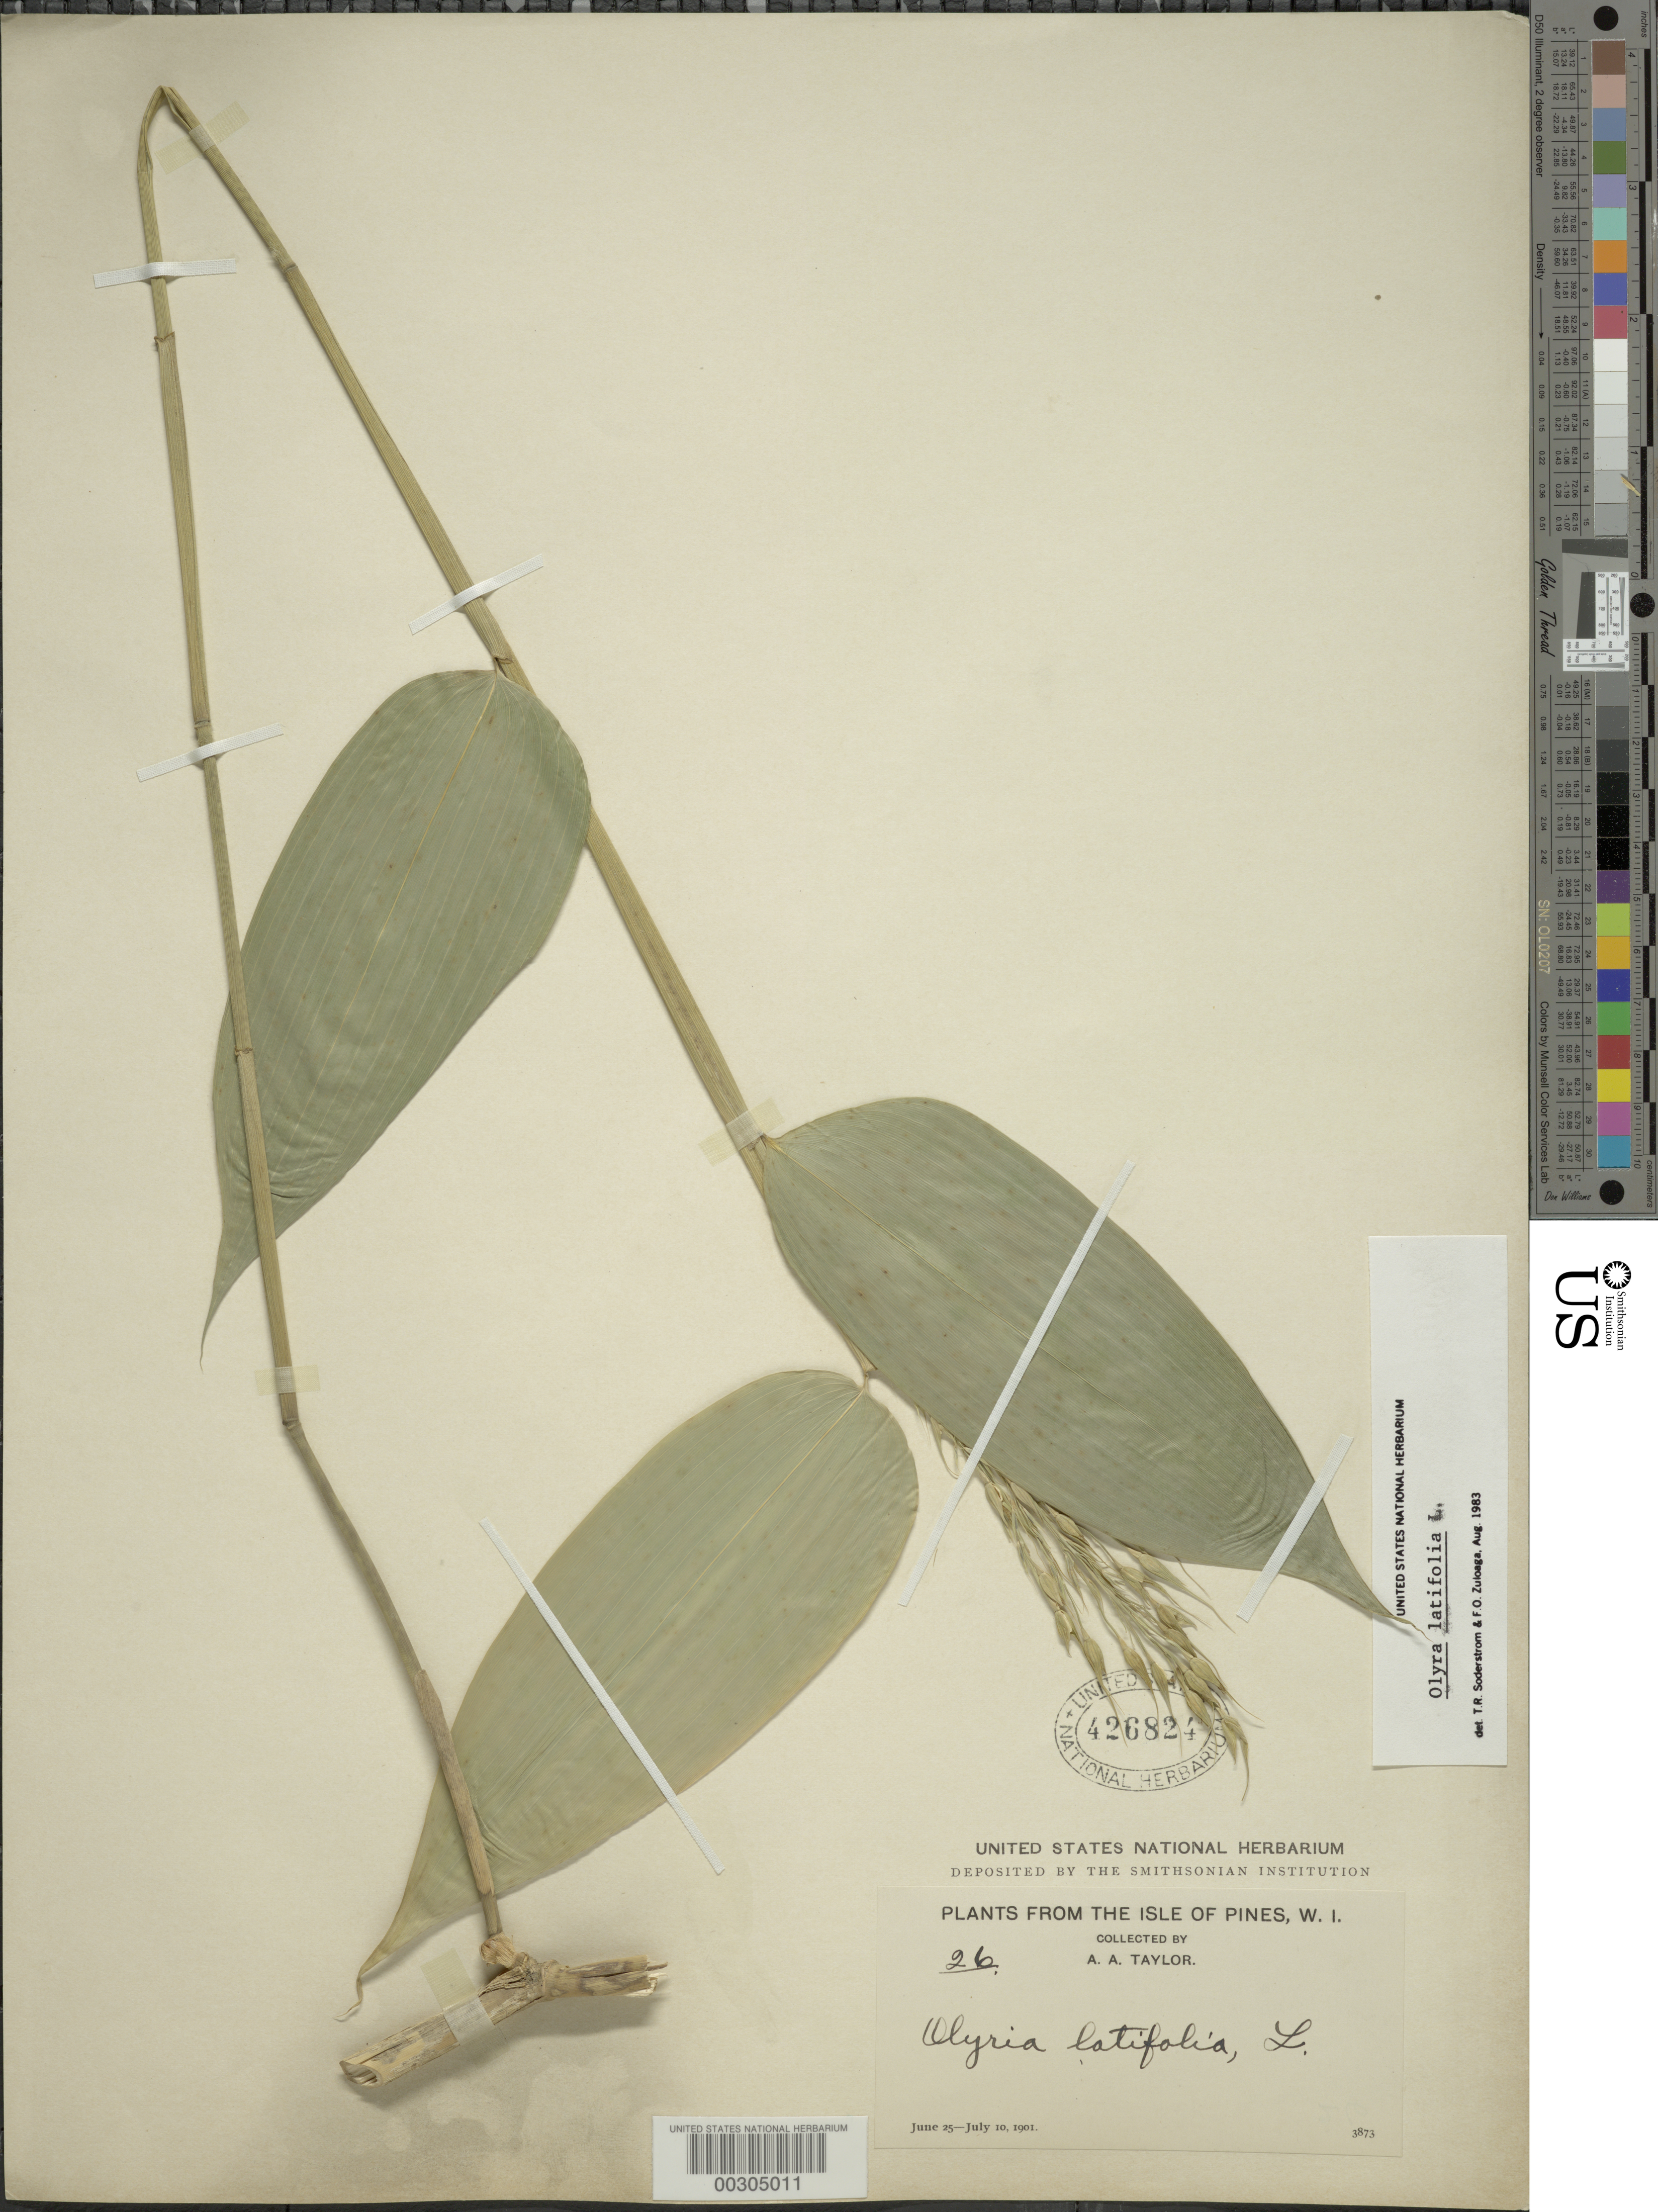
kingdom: Plantae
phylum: Tracheophyta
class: Liliopsida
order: Poales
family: Poaceae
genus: Olyra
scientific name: Olyra latifolia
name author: L.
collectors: A. A. Taylor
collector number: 26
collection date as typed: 25 Jun 1901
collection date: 1901-06-25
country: Cuba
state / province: Isla de La Juventud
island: Isla de La Juventud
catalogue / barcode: US 426824